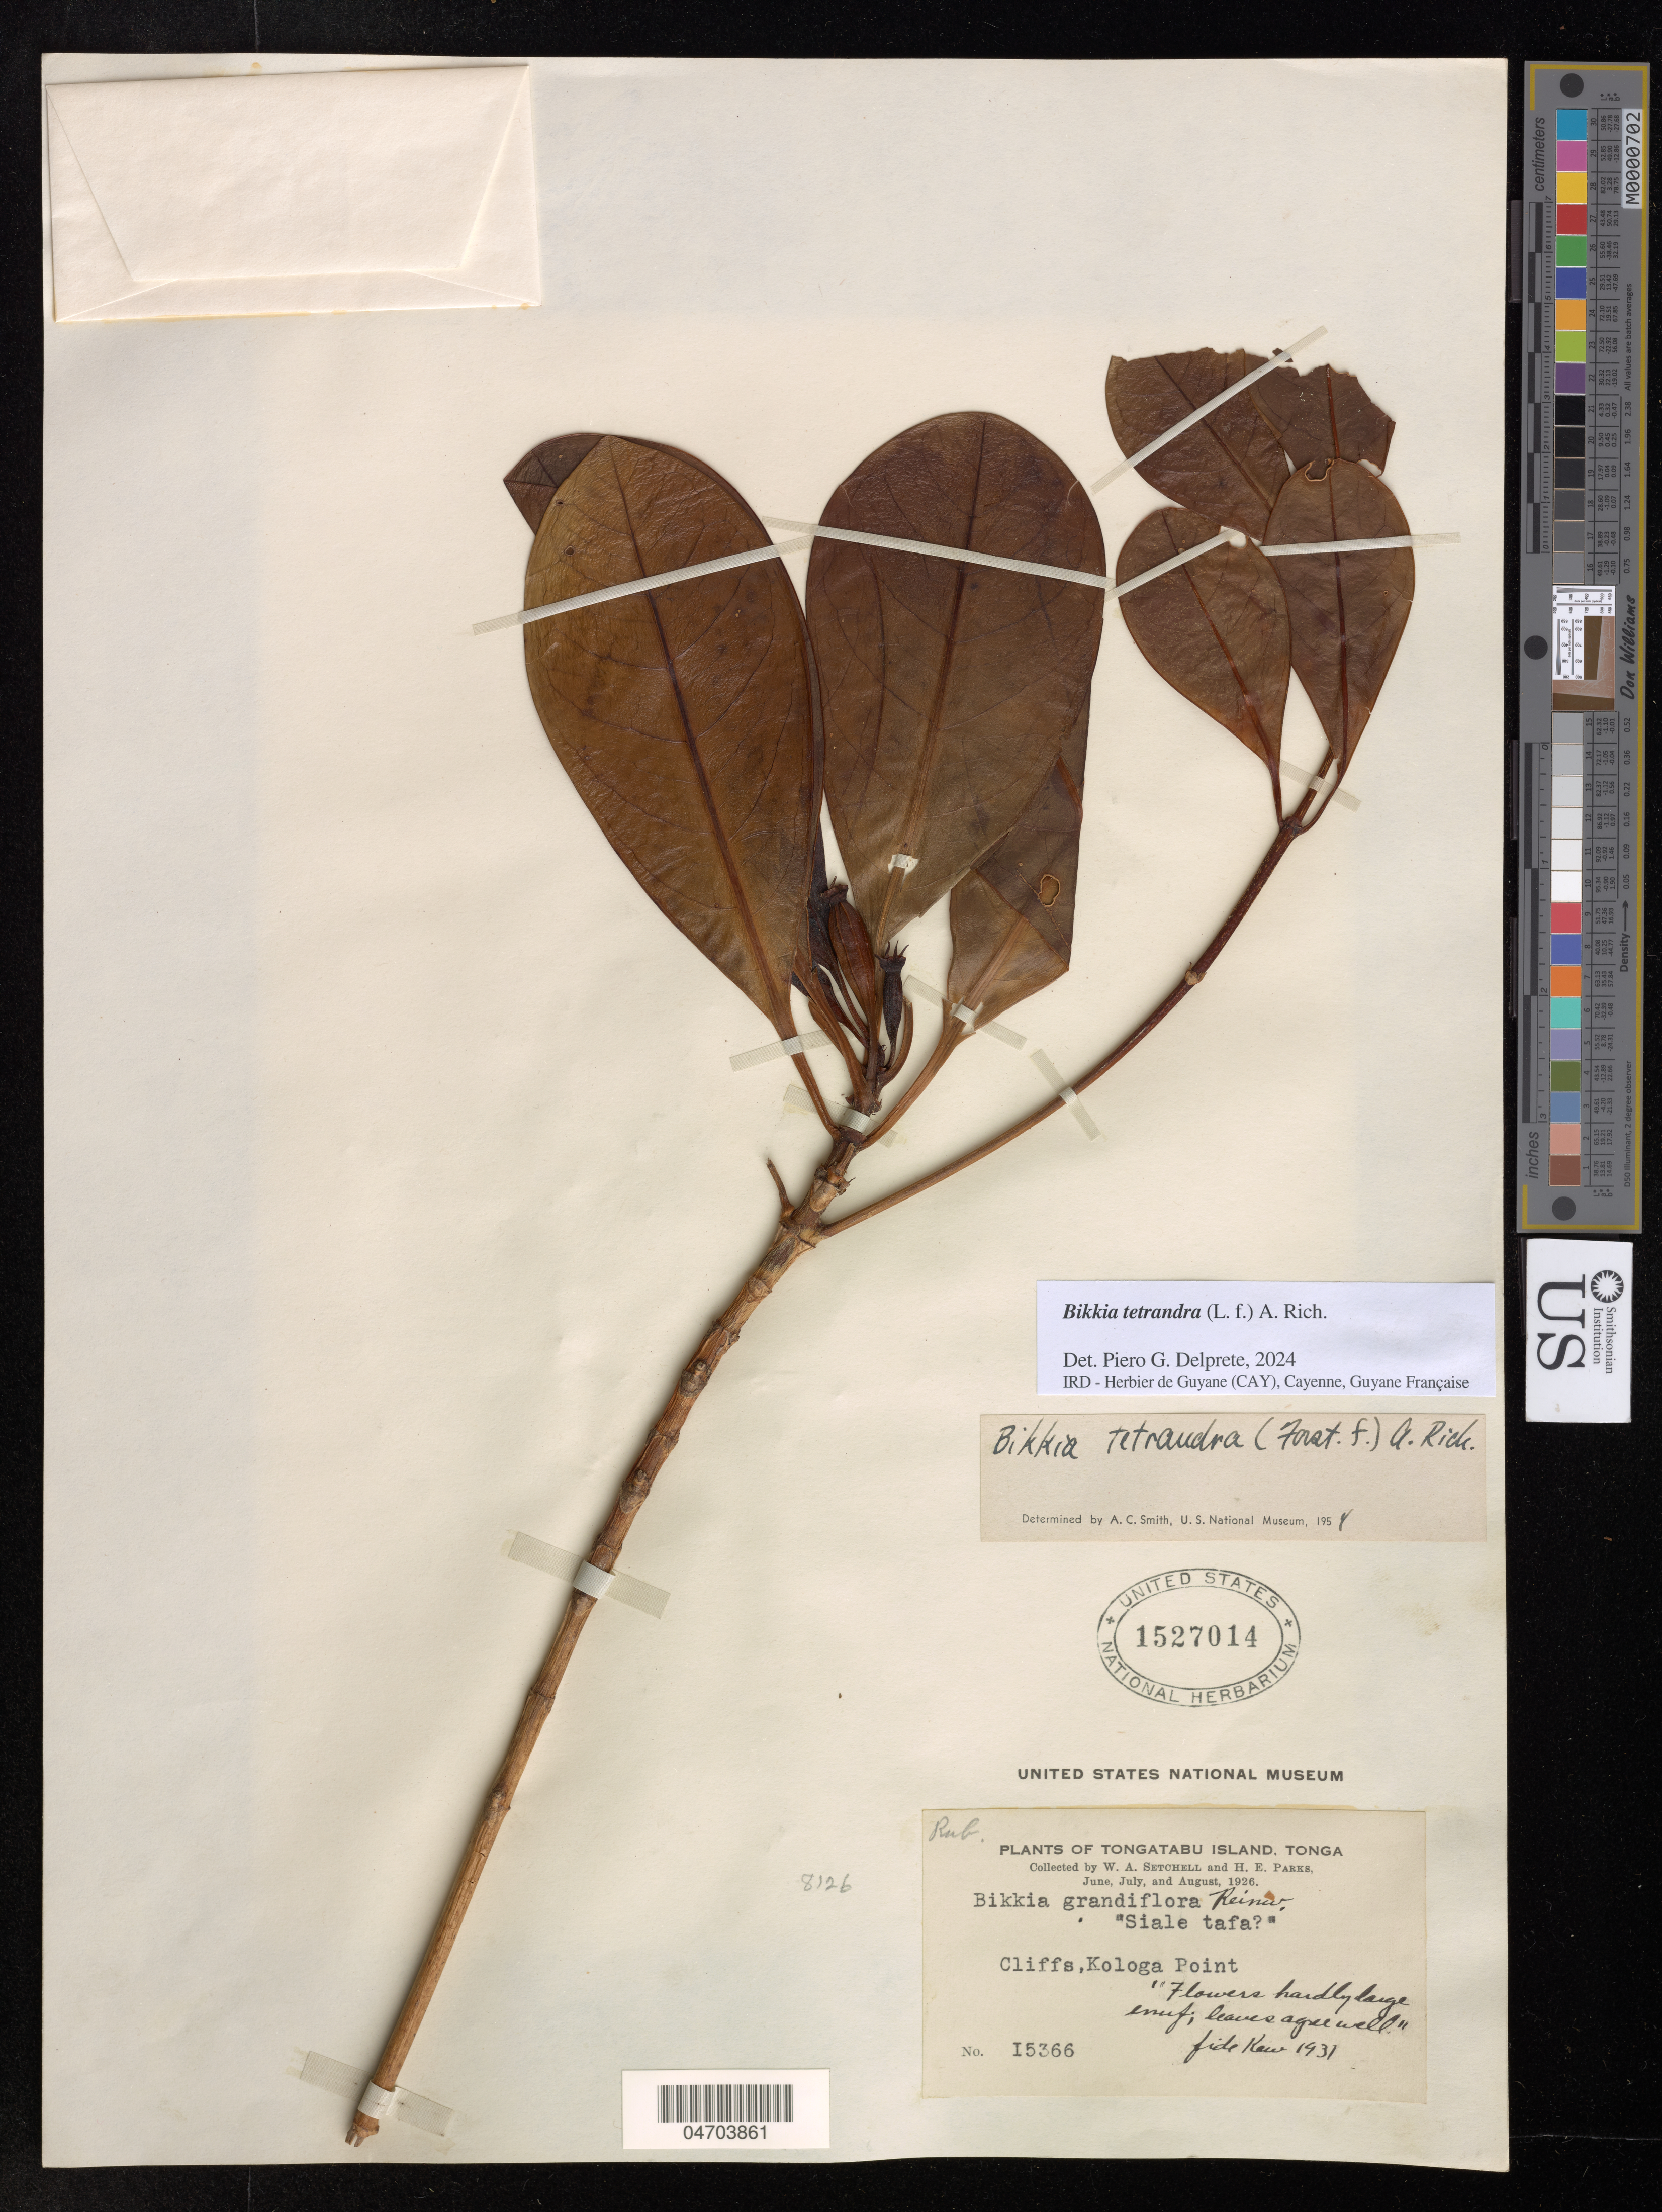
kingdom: Plantae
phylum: Tracheophyta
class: Magnoliopsida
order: Gentianales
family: Rubiaceae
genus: Bikkia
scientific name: Bikkia tetrandra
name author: (L. f.) A. Rich.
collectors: W. Setchell & H. Parks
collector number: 15366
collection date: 1926-06/1926-08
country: Tonga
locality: Tongatabu Island. Cliffs, Kologa Point.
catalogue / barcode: US 1527014